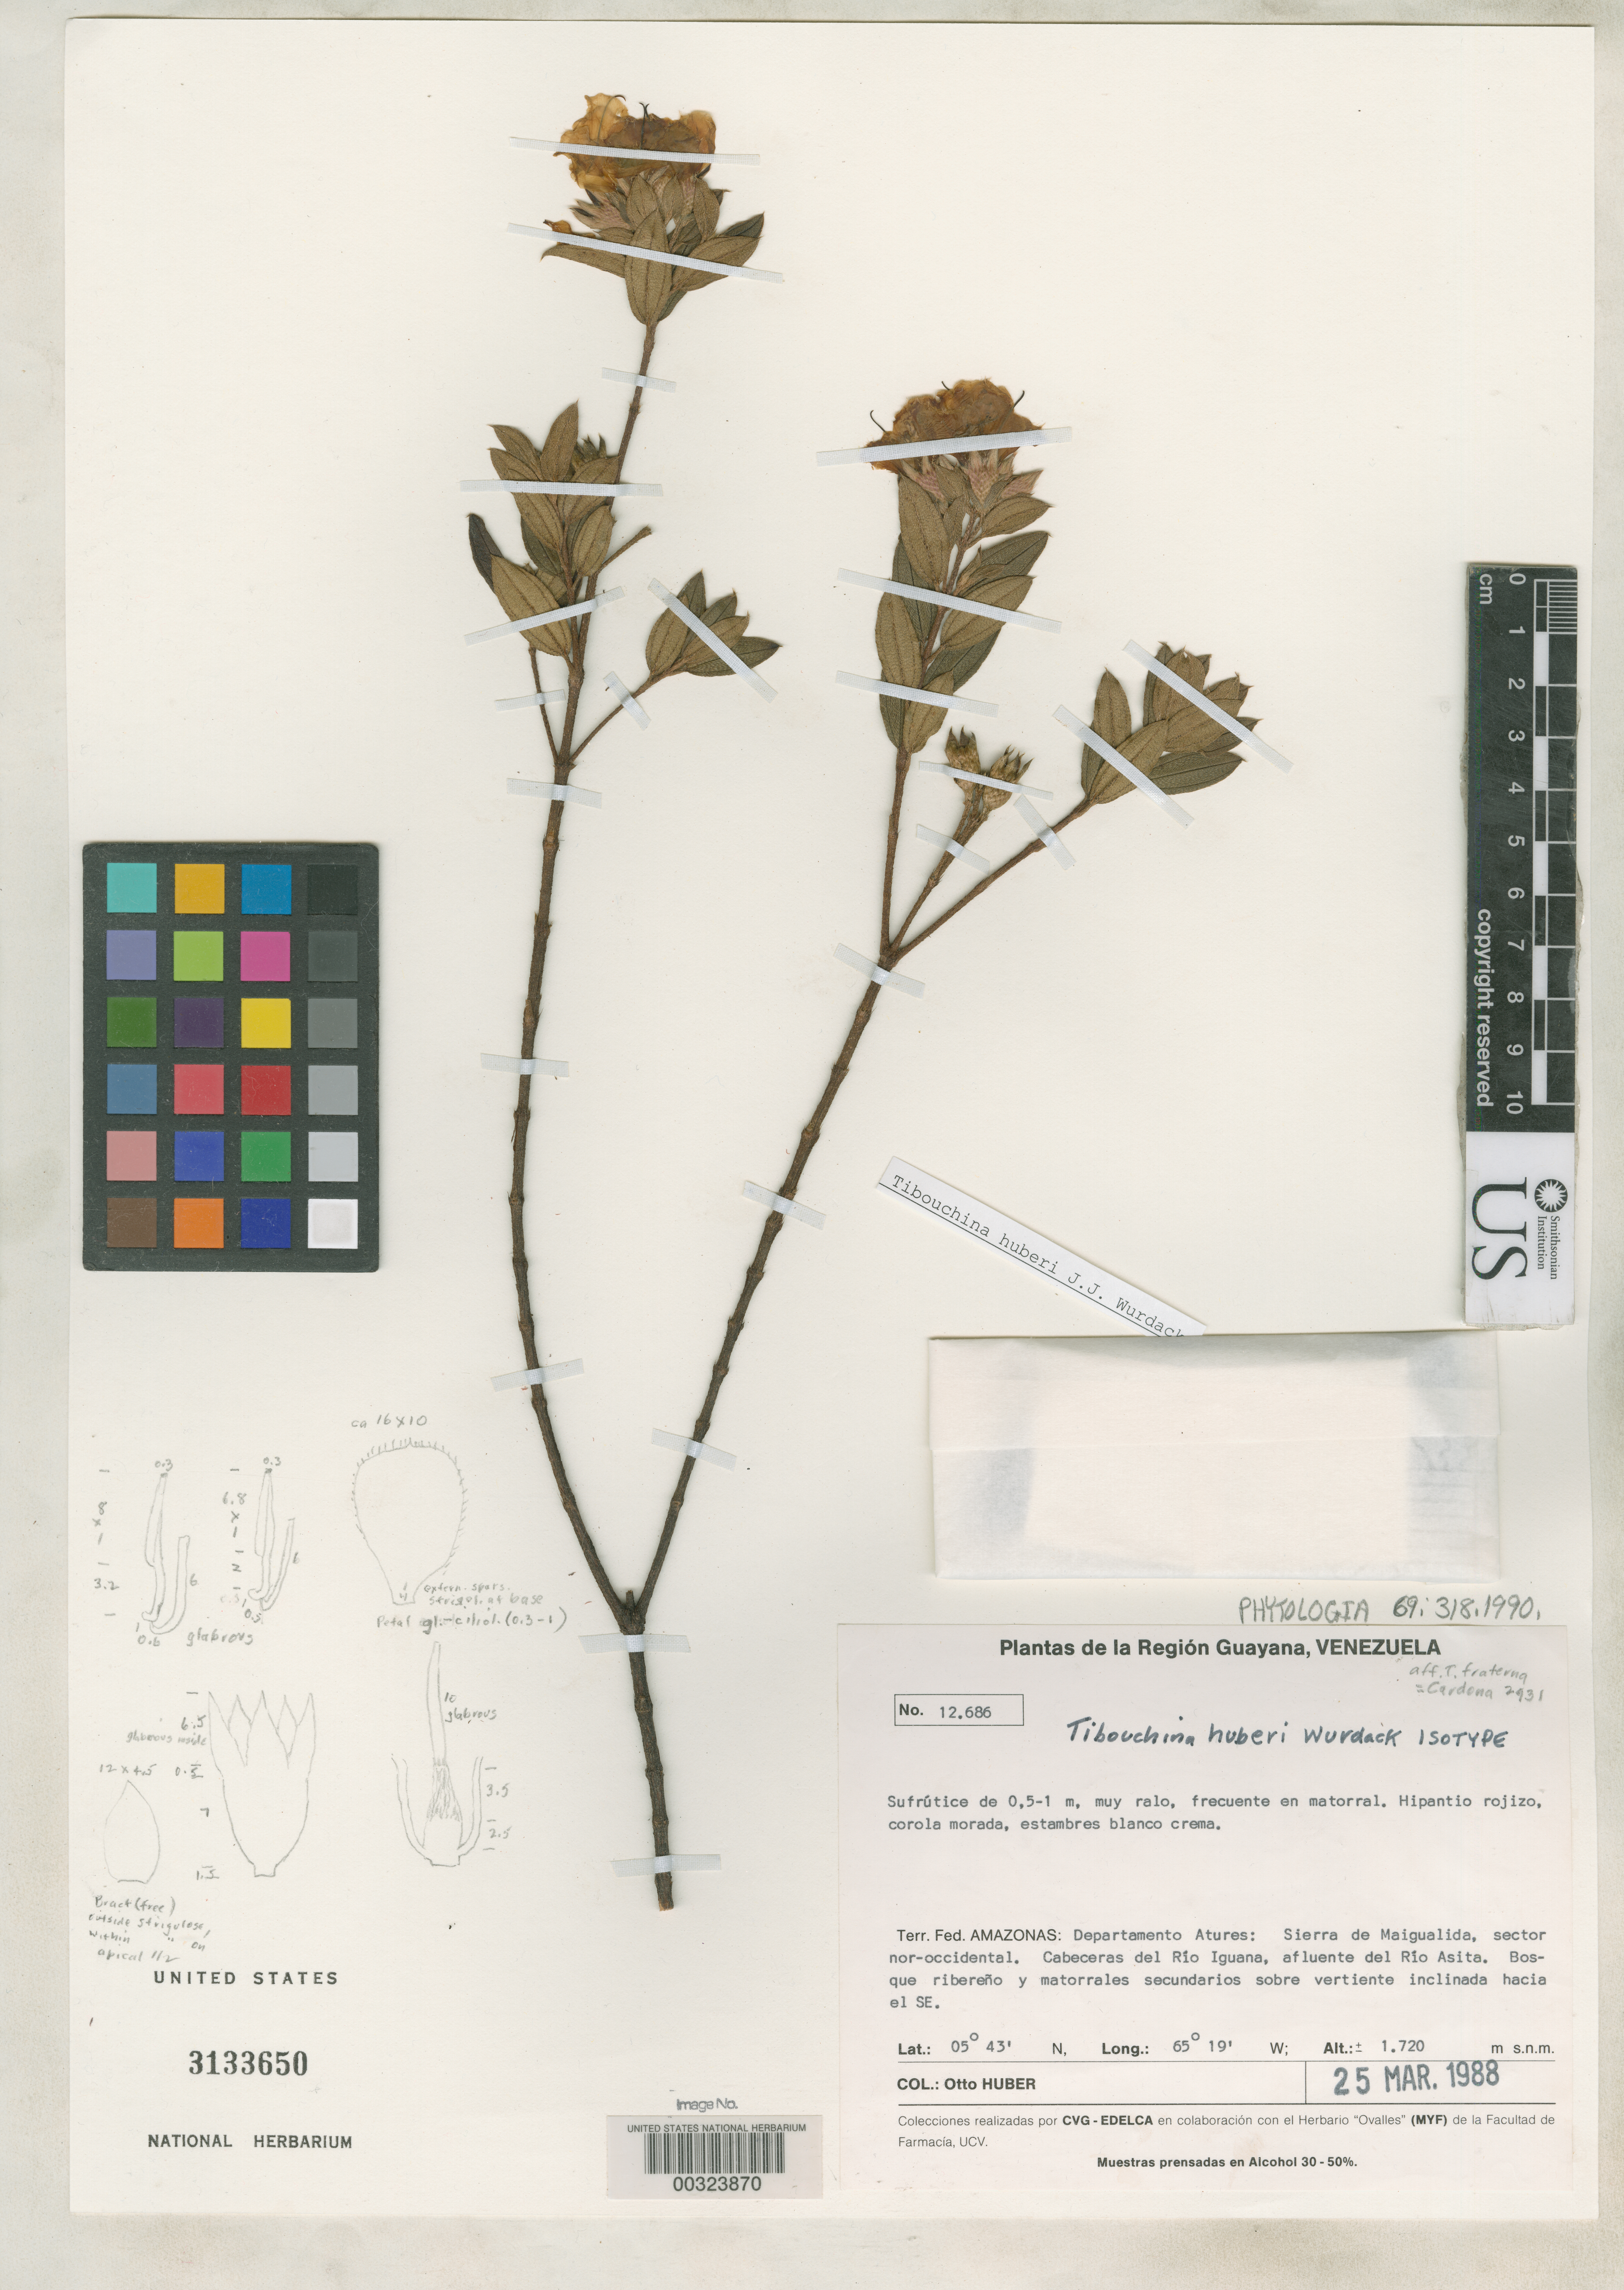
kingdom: Plantae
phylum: Tracheophyta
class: Magnoliopsida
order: Myrtales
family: Melastomataceae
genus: Tibouchina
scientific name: Tibouchina huberi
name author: Wurdack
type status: Isotype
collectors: O. Huber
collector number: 12686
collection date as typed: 25 Mar 1988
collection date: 1988-03-25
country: Venezuela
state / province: Amazonas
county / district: Atures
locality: NW part of Serra de Maigualida in headwaters of Rio Iguana, affluent of Rio Asisa.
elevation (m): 1720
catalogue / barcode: US 3133650